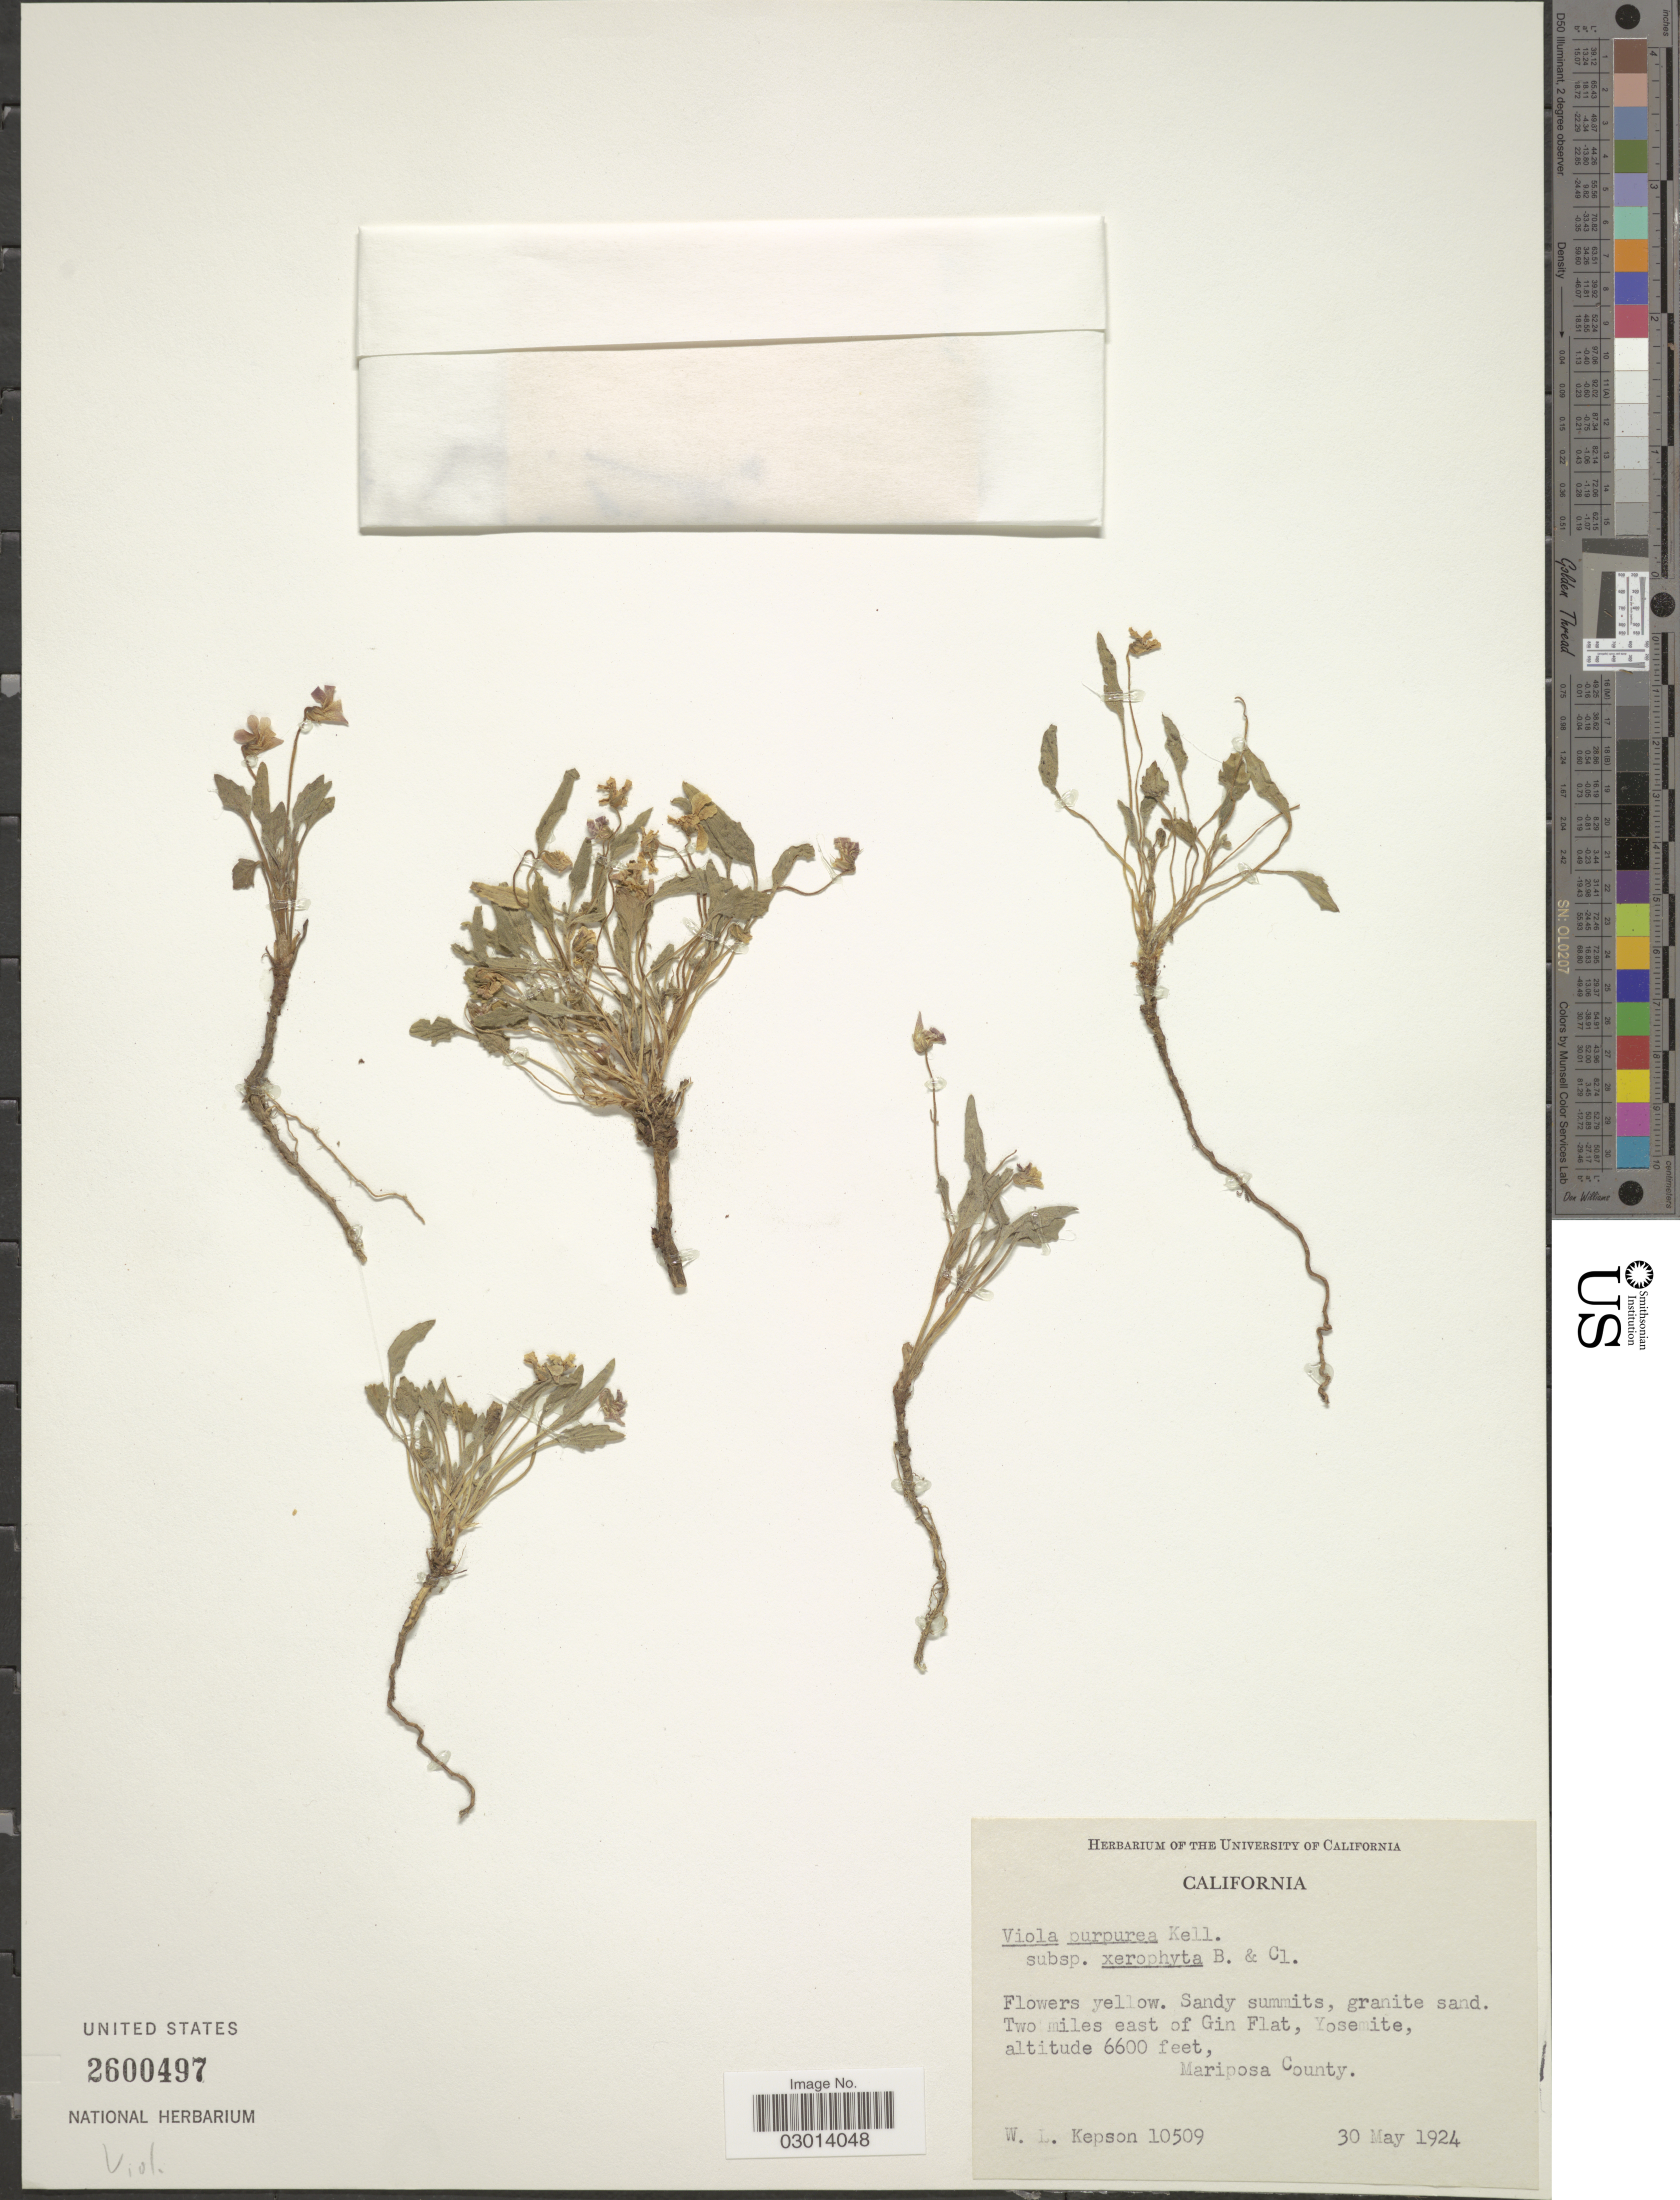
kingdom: Plantae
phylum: Tracheophyta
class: Magnoliopsida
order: Malpighiales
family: Violaceae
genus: Viola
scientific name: Viola purpurea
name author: Kellogg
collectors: W. Kepson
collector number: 10509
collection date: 1924-05-30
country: United States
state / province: California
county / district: Mariposa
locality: Two miles east of Gin Flat, Yosemite, Mariposa County.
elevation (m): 2012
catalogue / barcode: US 2600497